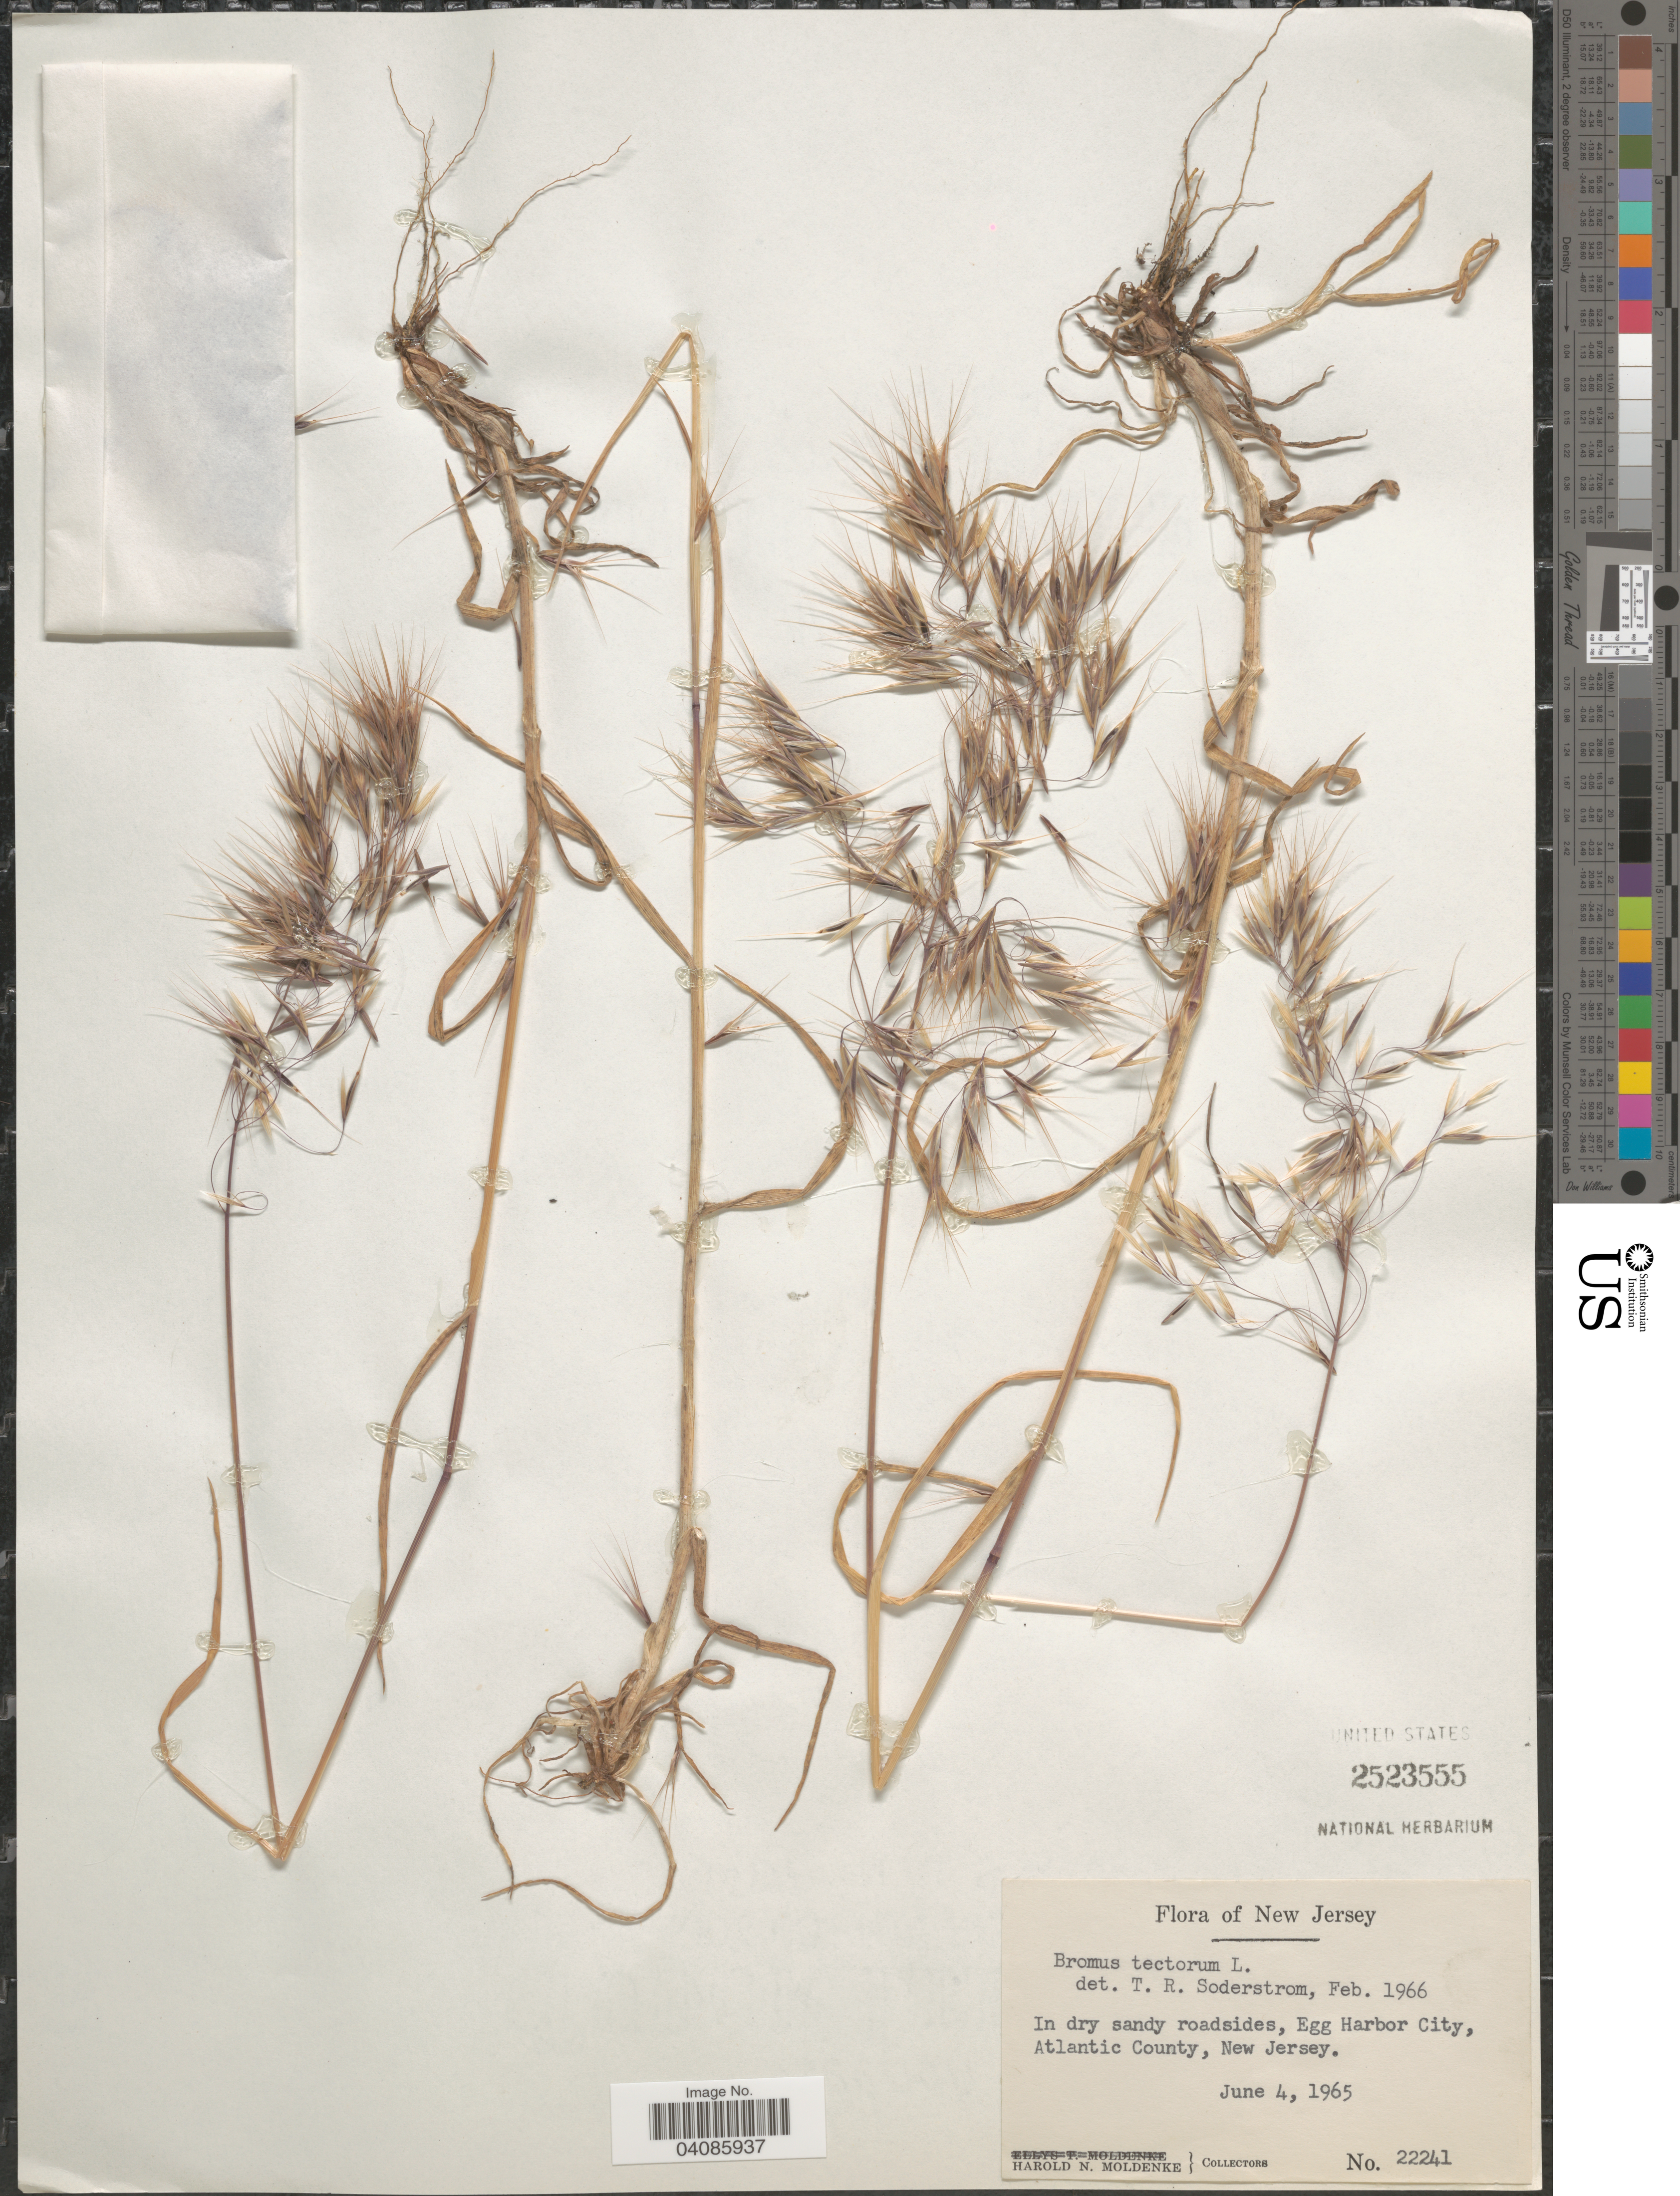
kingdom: Plantae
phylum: Tracheophyta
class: Liliopsida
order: Poales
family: Poaceae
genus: Bromus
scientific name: Bromus tectorum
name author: L.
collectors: H. N. Moldenke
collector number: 22241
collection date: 1965-06-04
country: United States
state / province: New Jersey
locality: In dry sandy roadsides, Egg Harbor City, Atlantic County.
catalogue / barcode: US 2523555